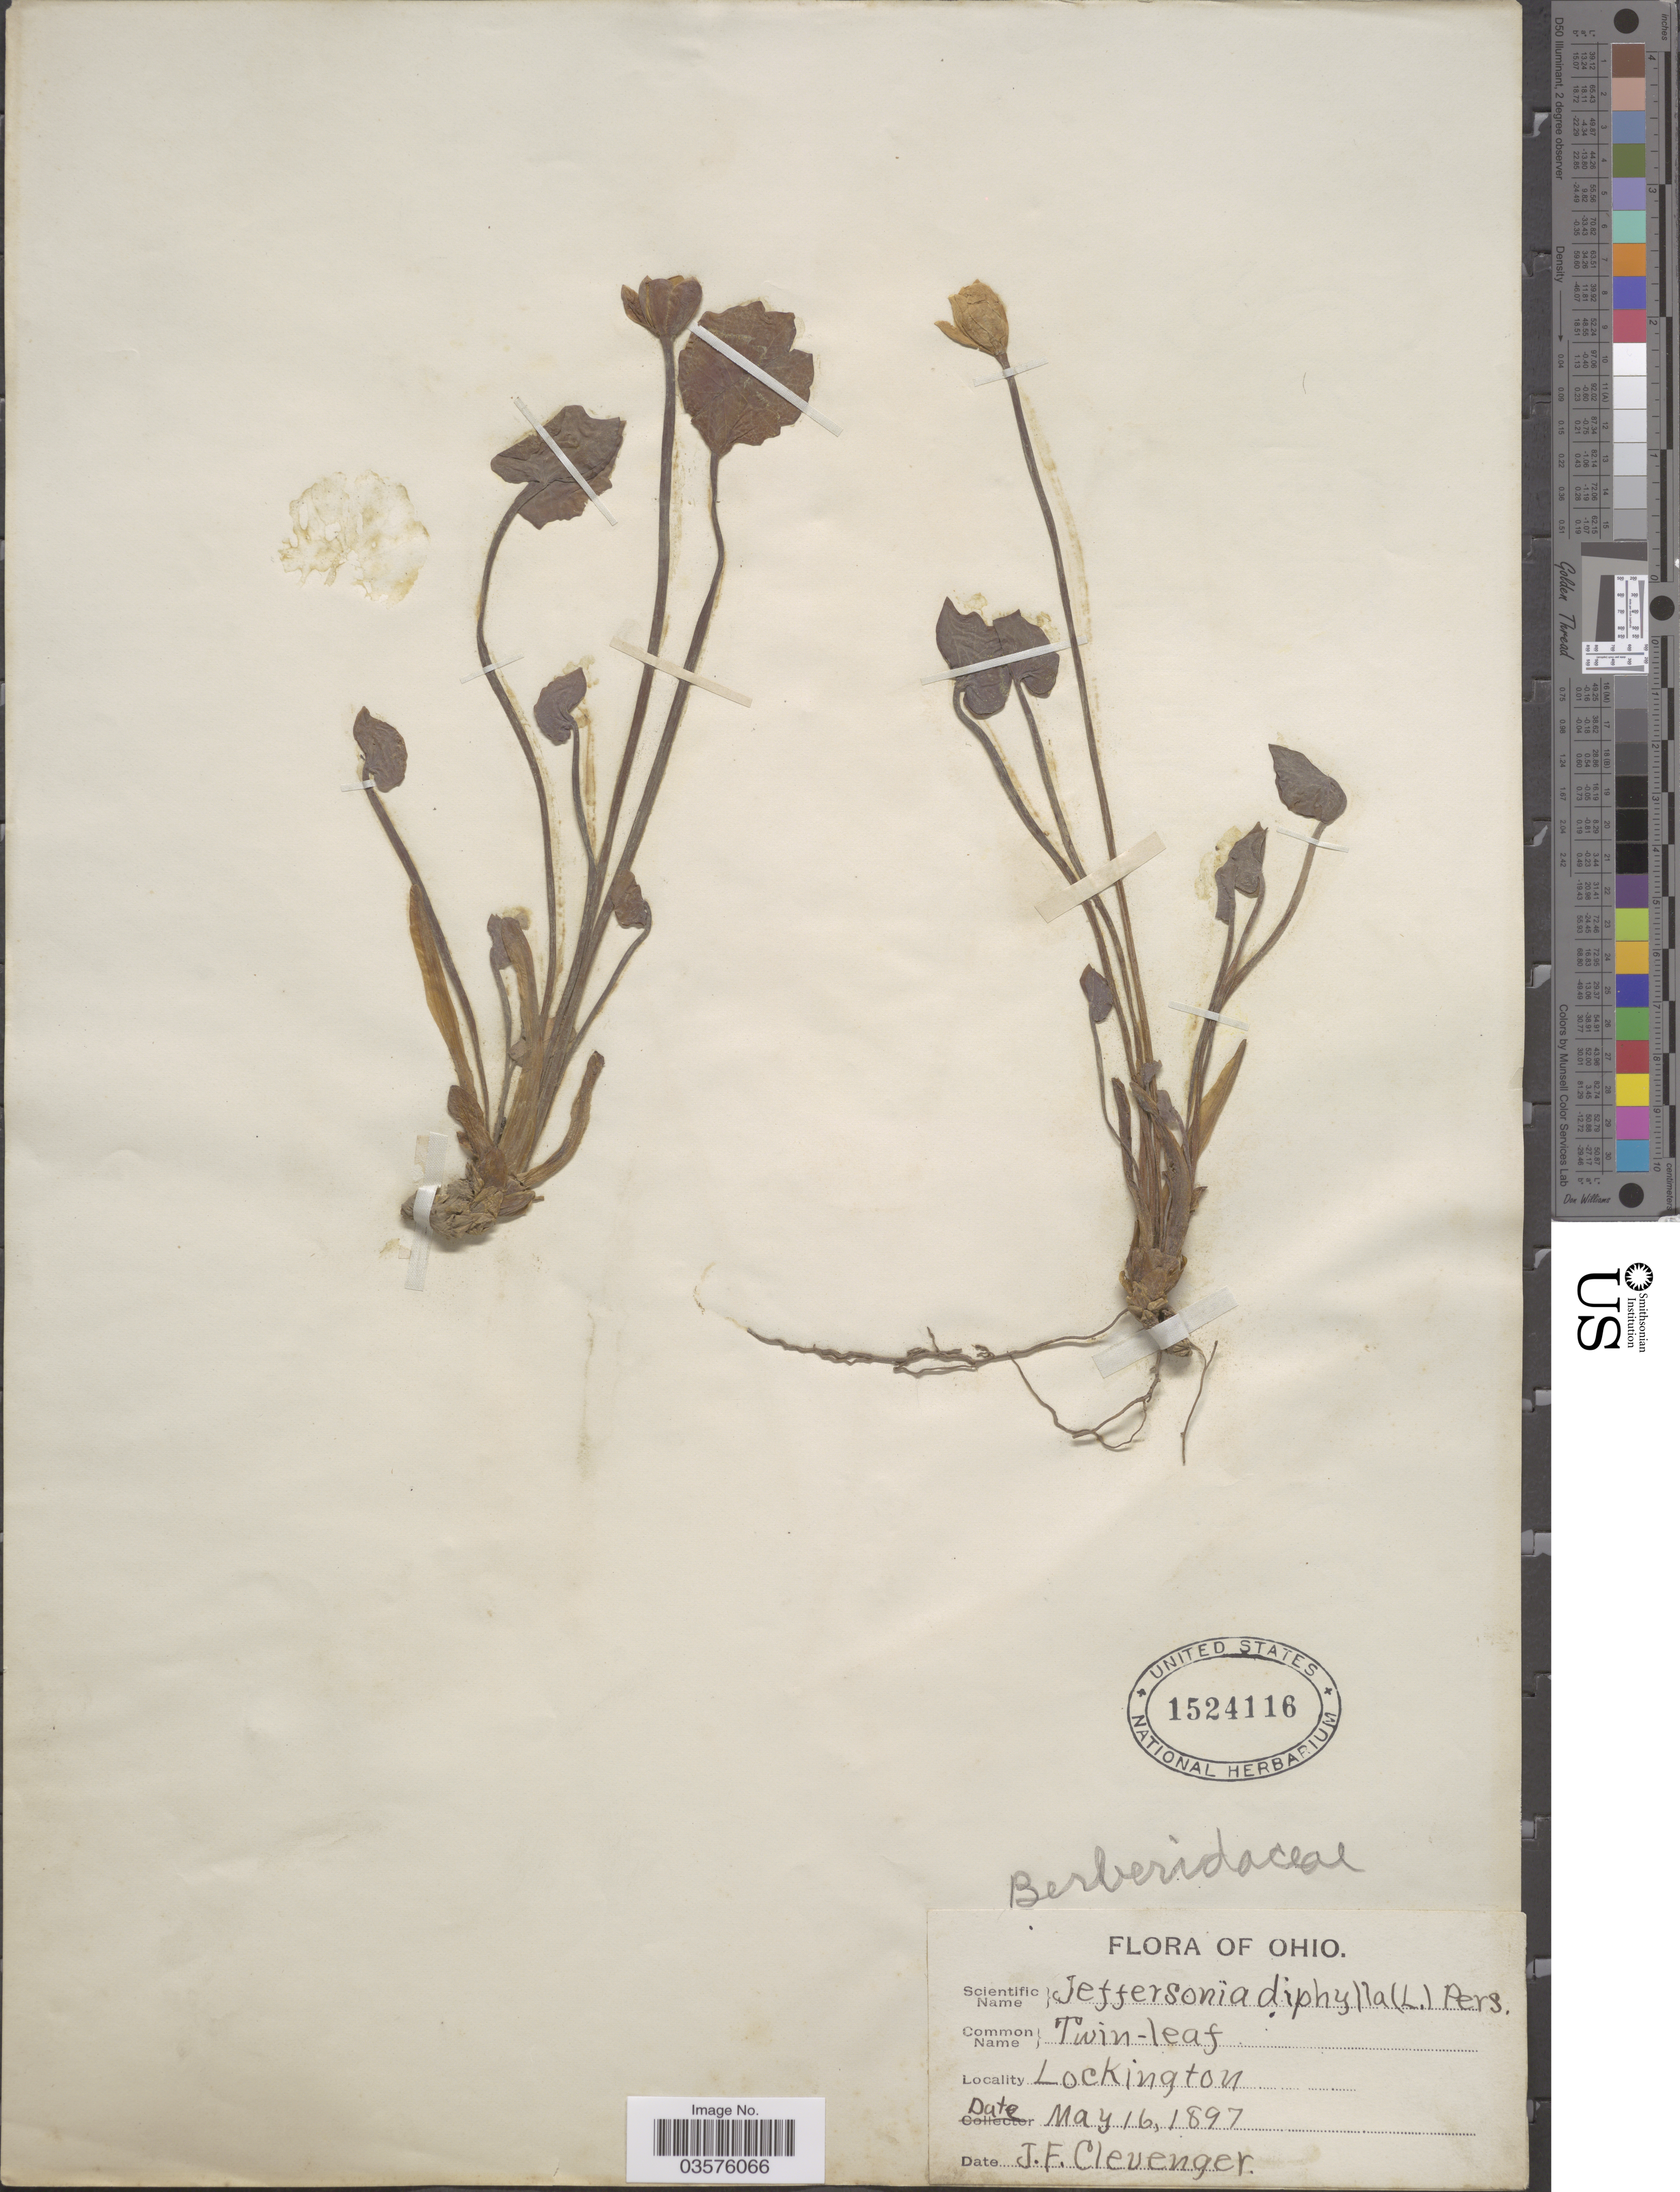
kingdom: Plantae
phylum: Tracheophyta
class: Magnoliopsida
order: Ranunculales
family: Berberidaceae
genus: Jeffersonia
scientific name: Jeffersonia diphylla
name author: (L.) Pers.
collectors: J. F. Clevenger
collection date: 1897-05-16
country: United States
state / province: Ohio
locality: Lockington.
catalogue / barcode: US 1524116